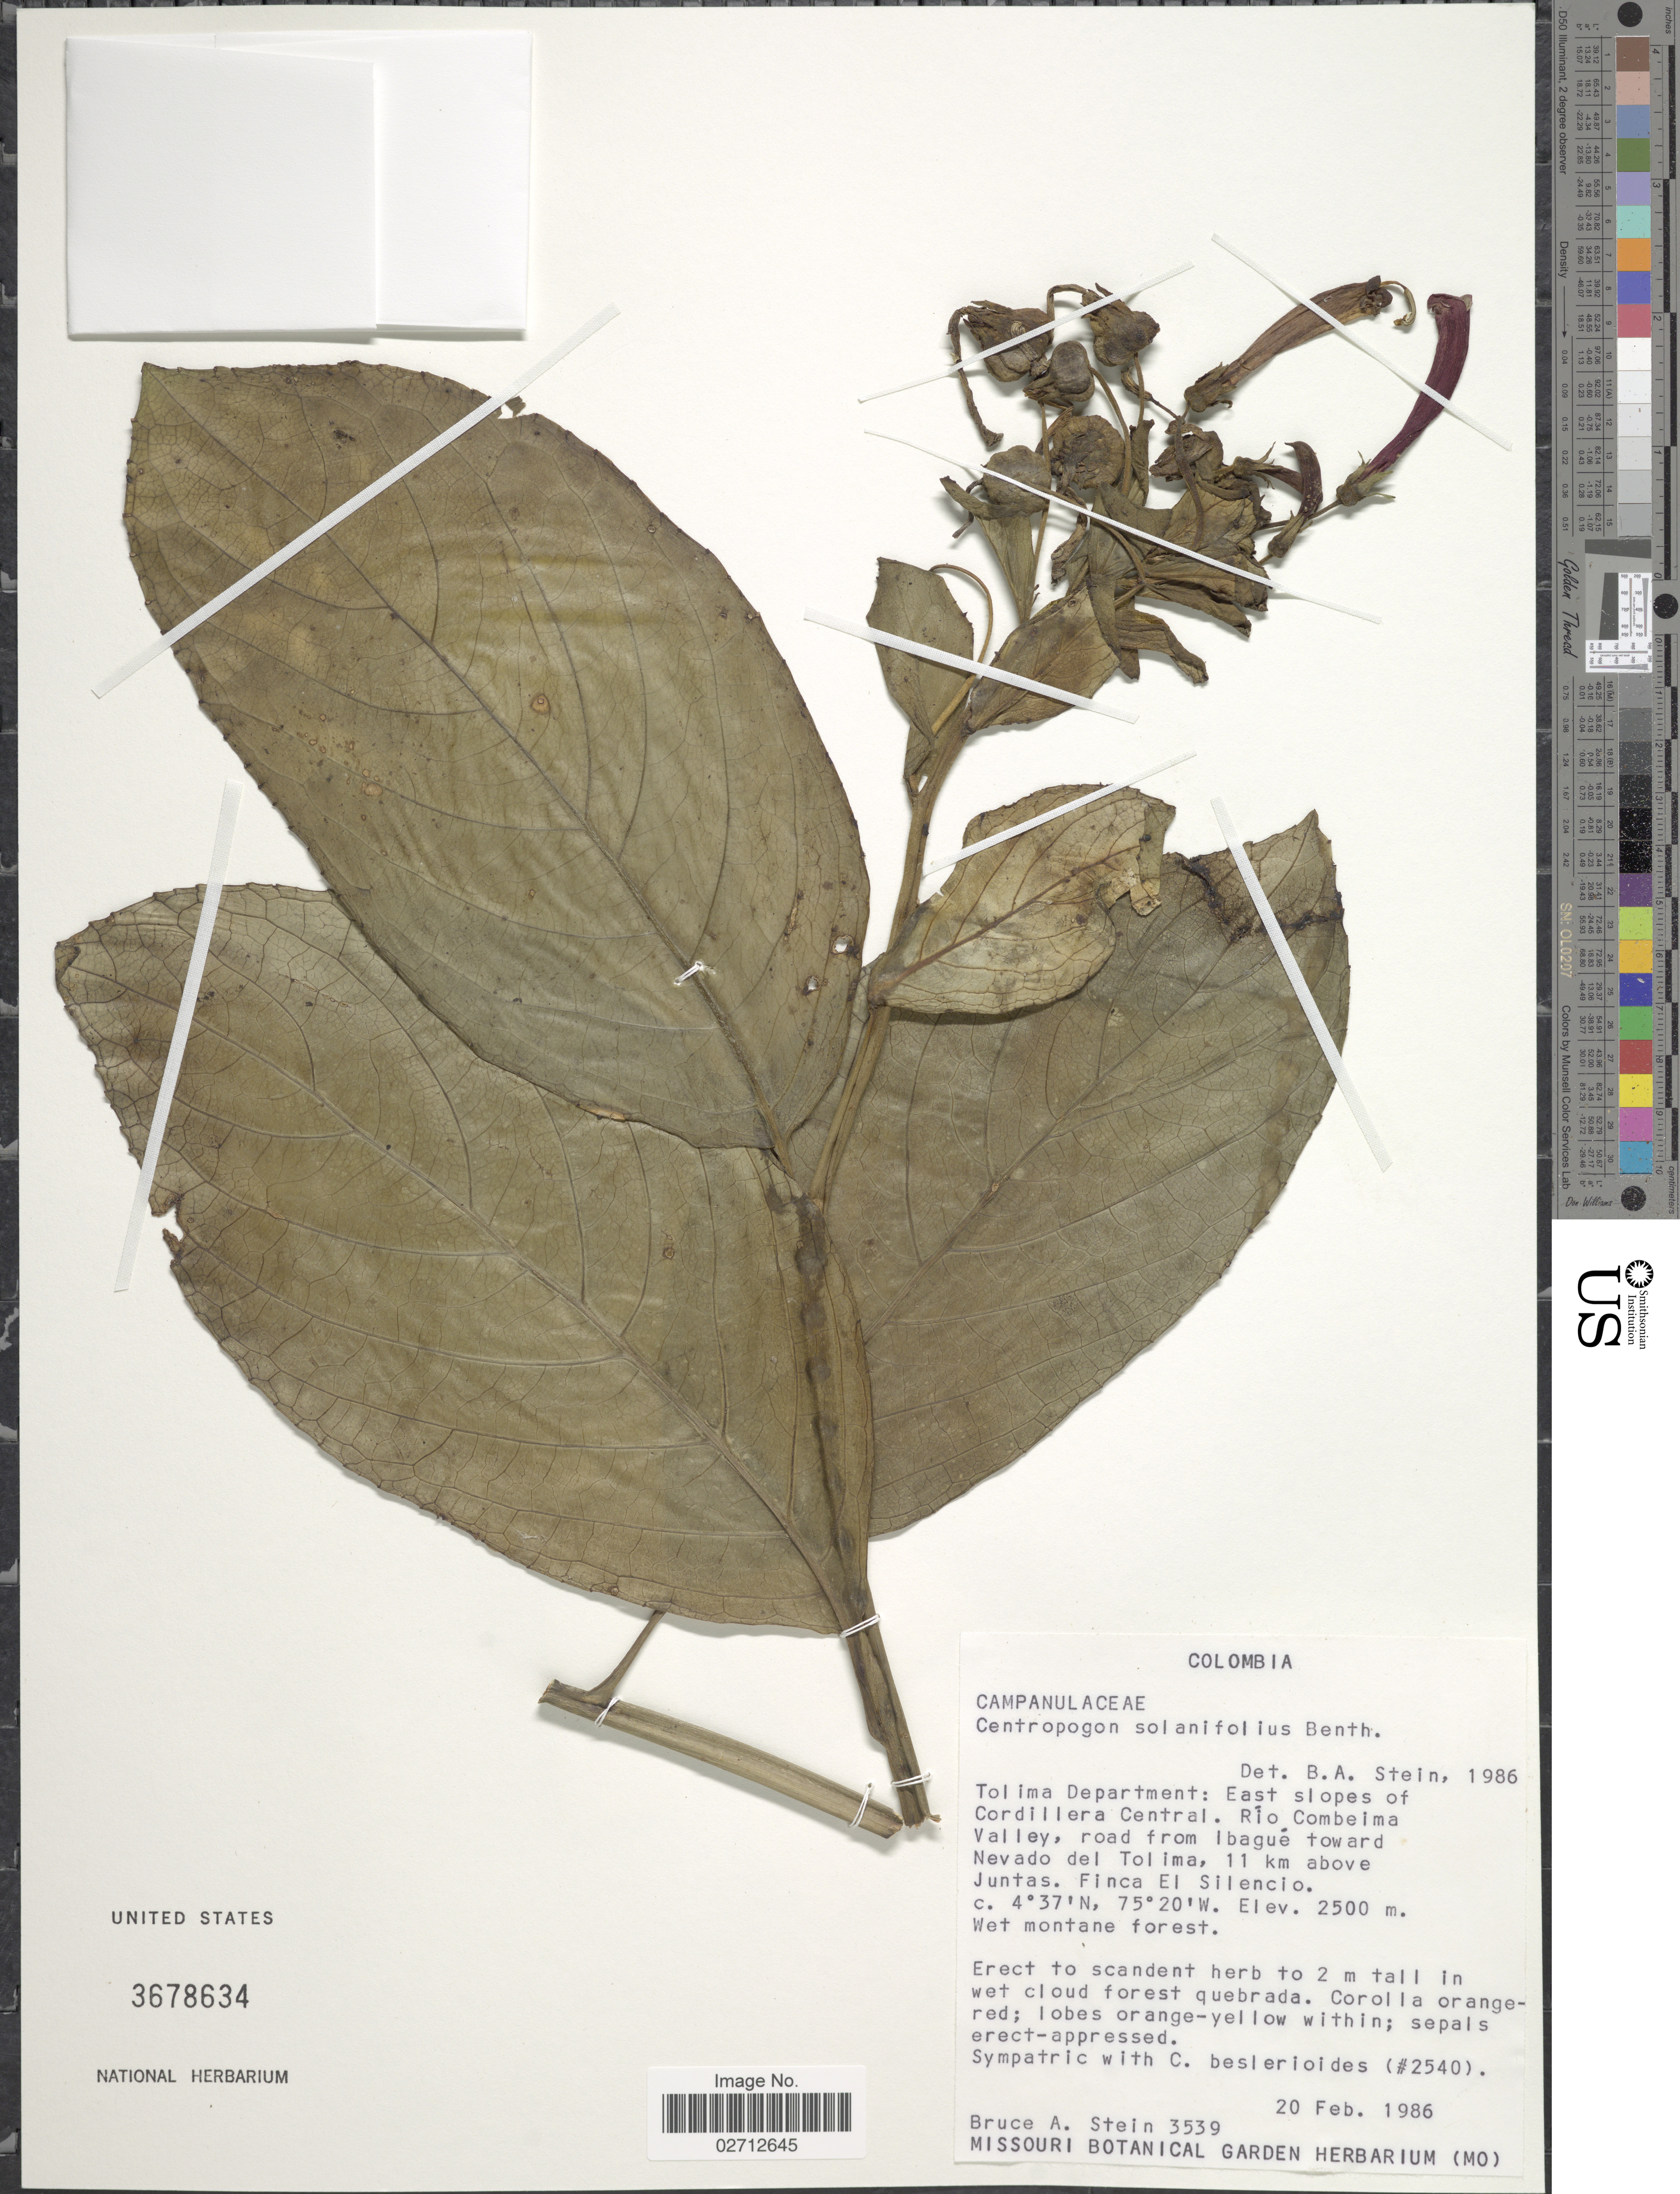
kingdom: Plantae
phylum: Tracheophyta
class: Magnoliopsida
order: Asterales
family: Campanulaceae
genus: Centropogon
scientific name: Centropogon solanifolius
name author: Benth.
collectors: B. A. Stein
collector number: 3539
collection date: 1986-02-20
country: Colombia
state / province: Tolima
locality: Tolima Department: East slopes of Cordillera Central. Río Combeima Valley, road from Ibagué toward Nevado del Tolima, 11 km above Juntas. Finca El Silencio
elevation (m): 2500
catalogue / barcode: US 3678634